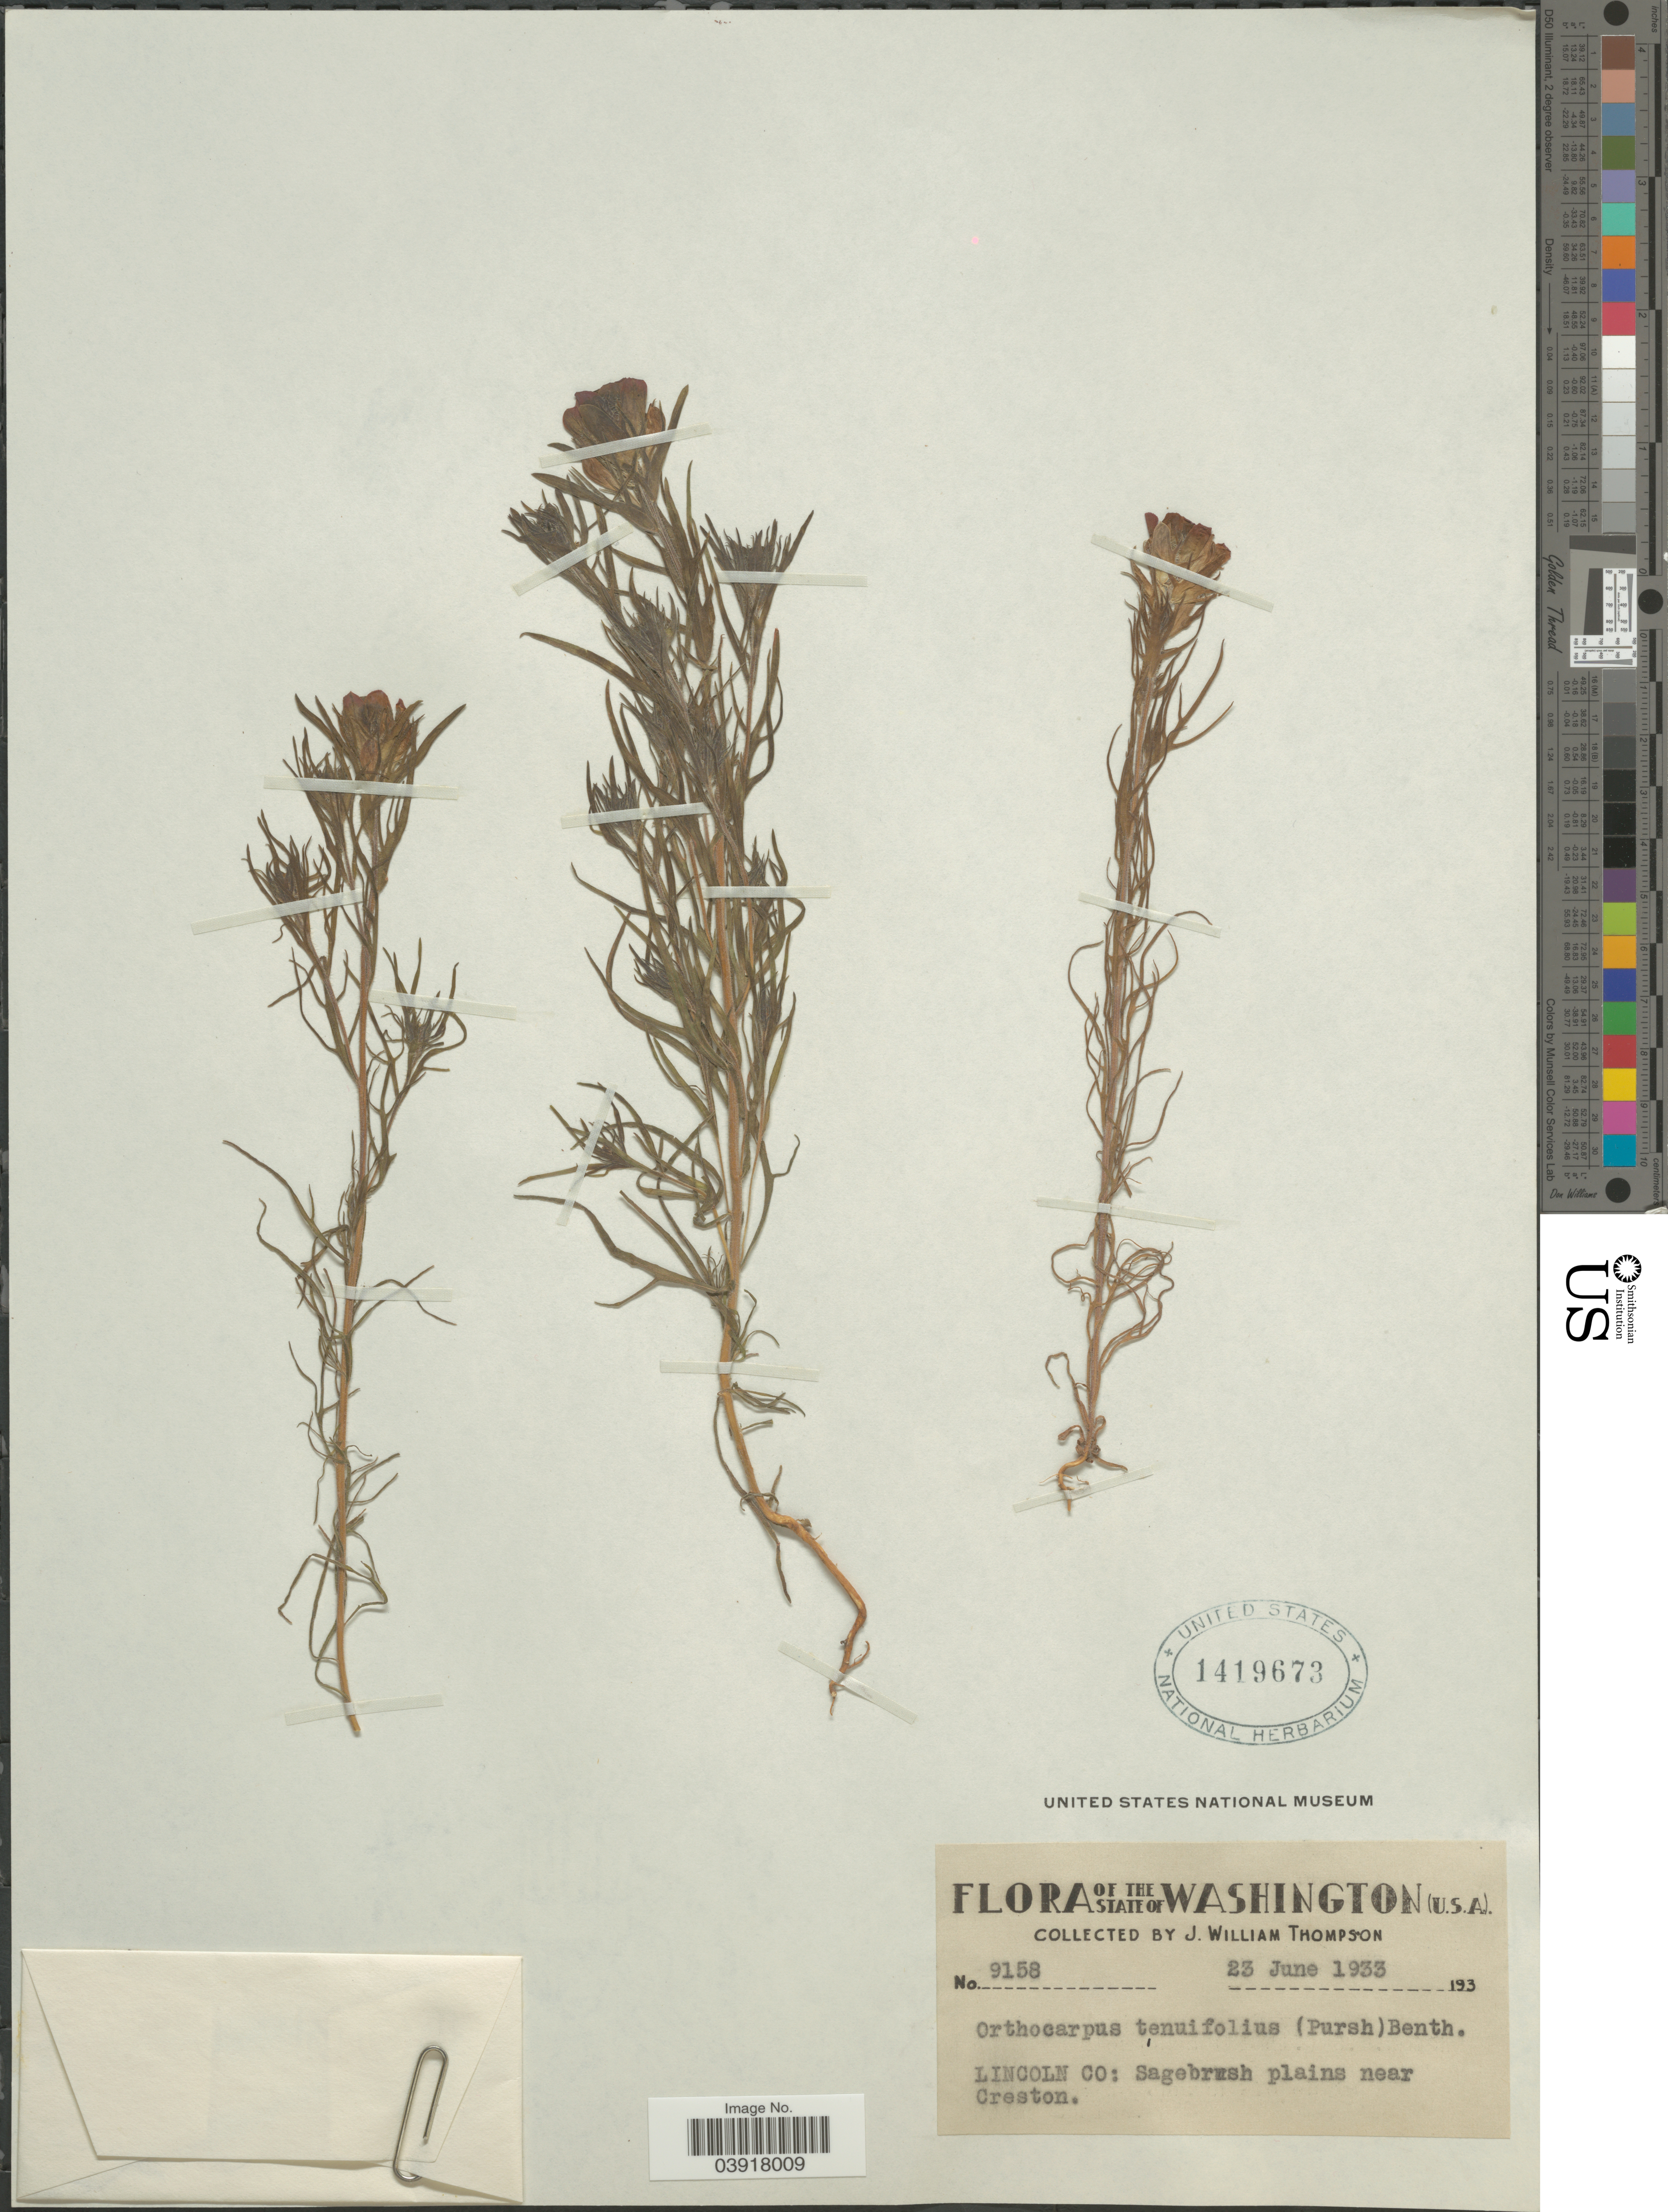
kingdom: Plantae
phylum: Tracheophyta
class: Magnoliopsida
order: Lamiales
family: Orobanchaceae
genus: Orthocarpus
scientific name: Orthocarpus tenuifolius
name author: (Pursh) Benth.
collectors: J. W. Thompson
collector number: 9158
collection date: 1933-06-23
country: United States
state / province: Washington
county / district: Lincoln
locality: Lincoln Co: Sagebrush plains near Creston.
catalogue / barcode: US 1419673